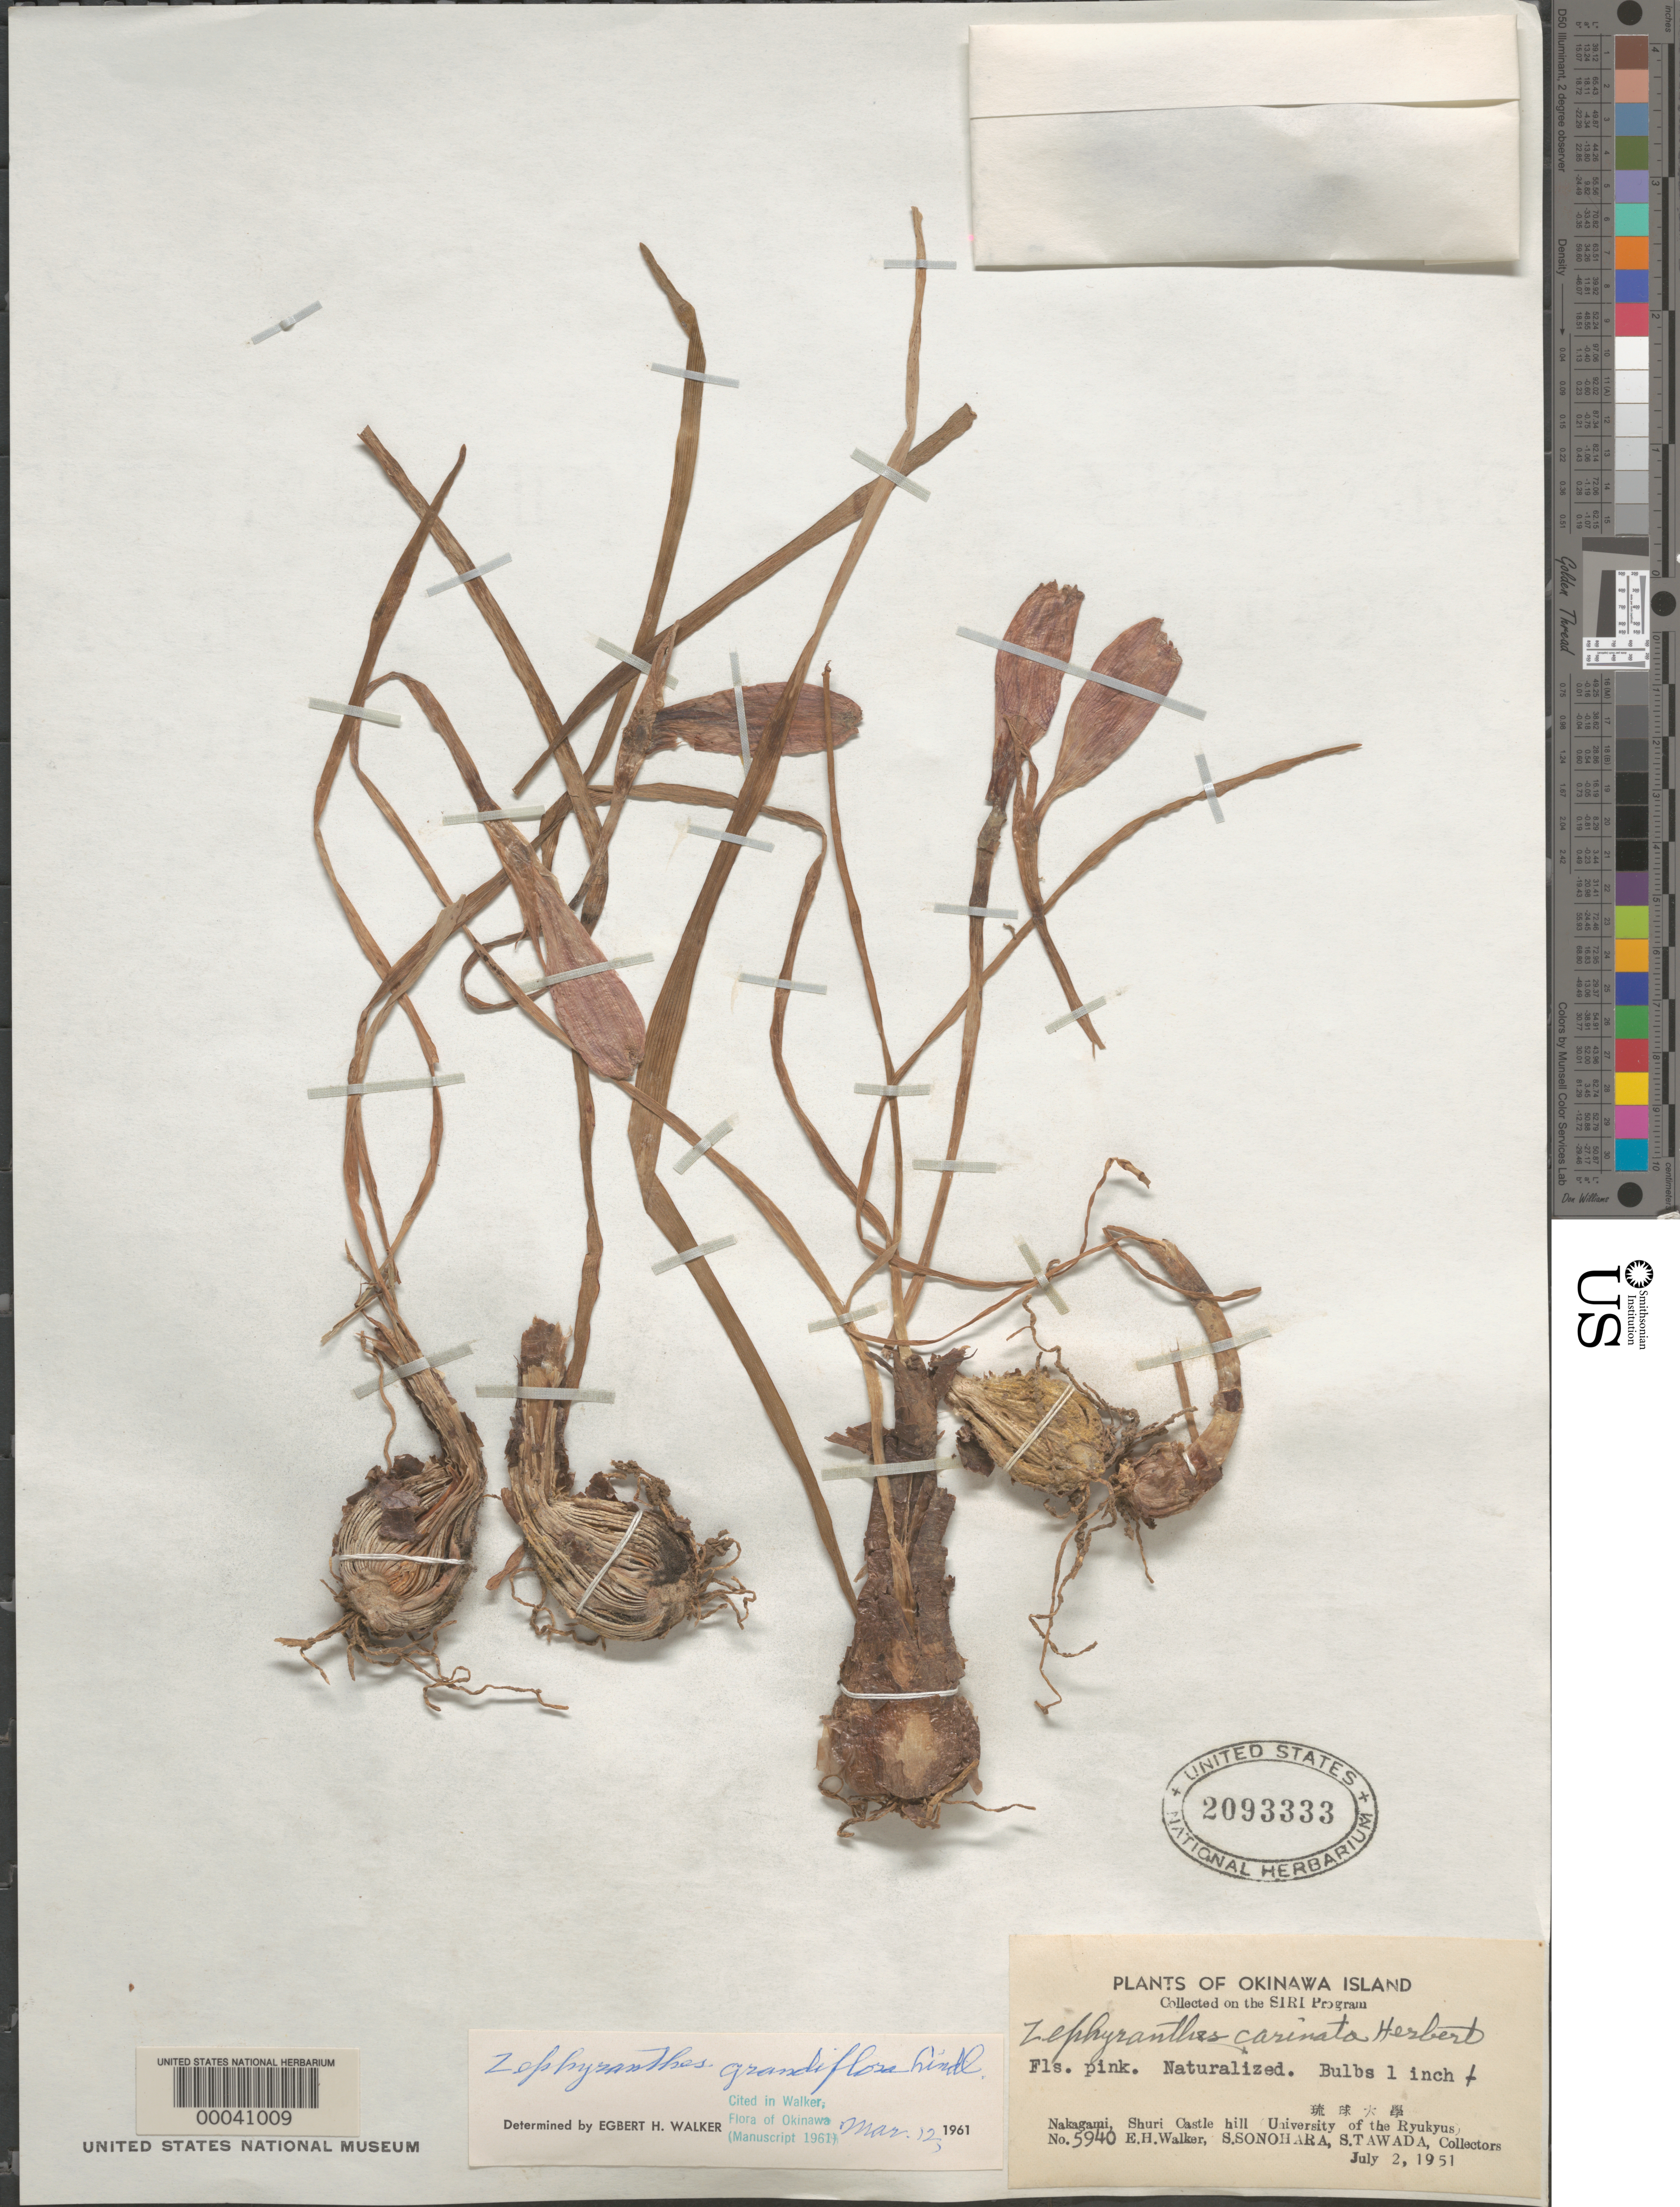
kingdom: Plantae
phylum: Tracheophyta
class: Liliopsida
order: Asparagales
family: Amaryllidaceae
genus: Zephyranthes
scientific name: Zephyranthes grandiflora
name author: Lindl.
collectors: E. H. Walker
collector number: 5940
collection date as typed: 02 Jul 1951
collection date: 1951-07-02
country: Japan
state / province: Okinawa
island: Ryukyu Is.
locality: Nakagami, Shuri Castle Hill.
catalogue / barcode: US 2093333